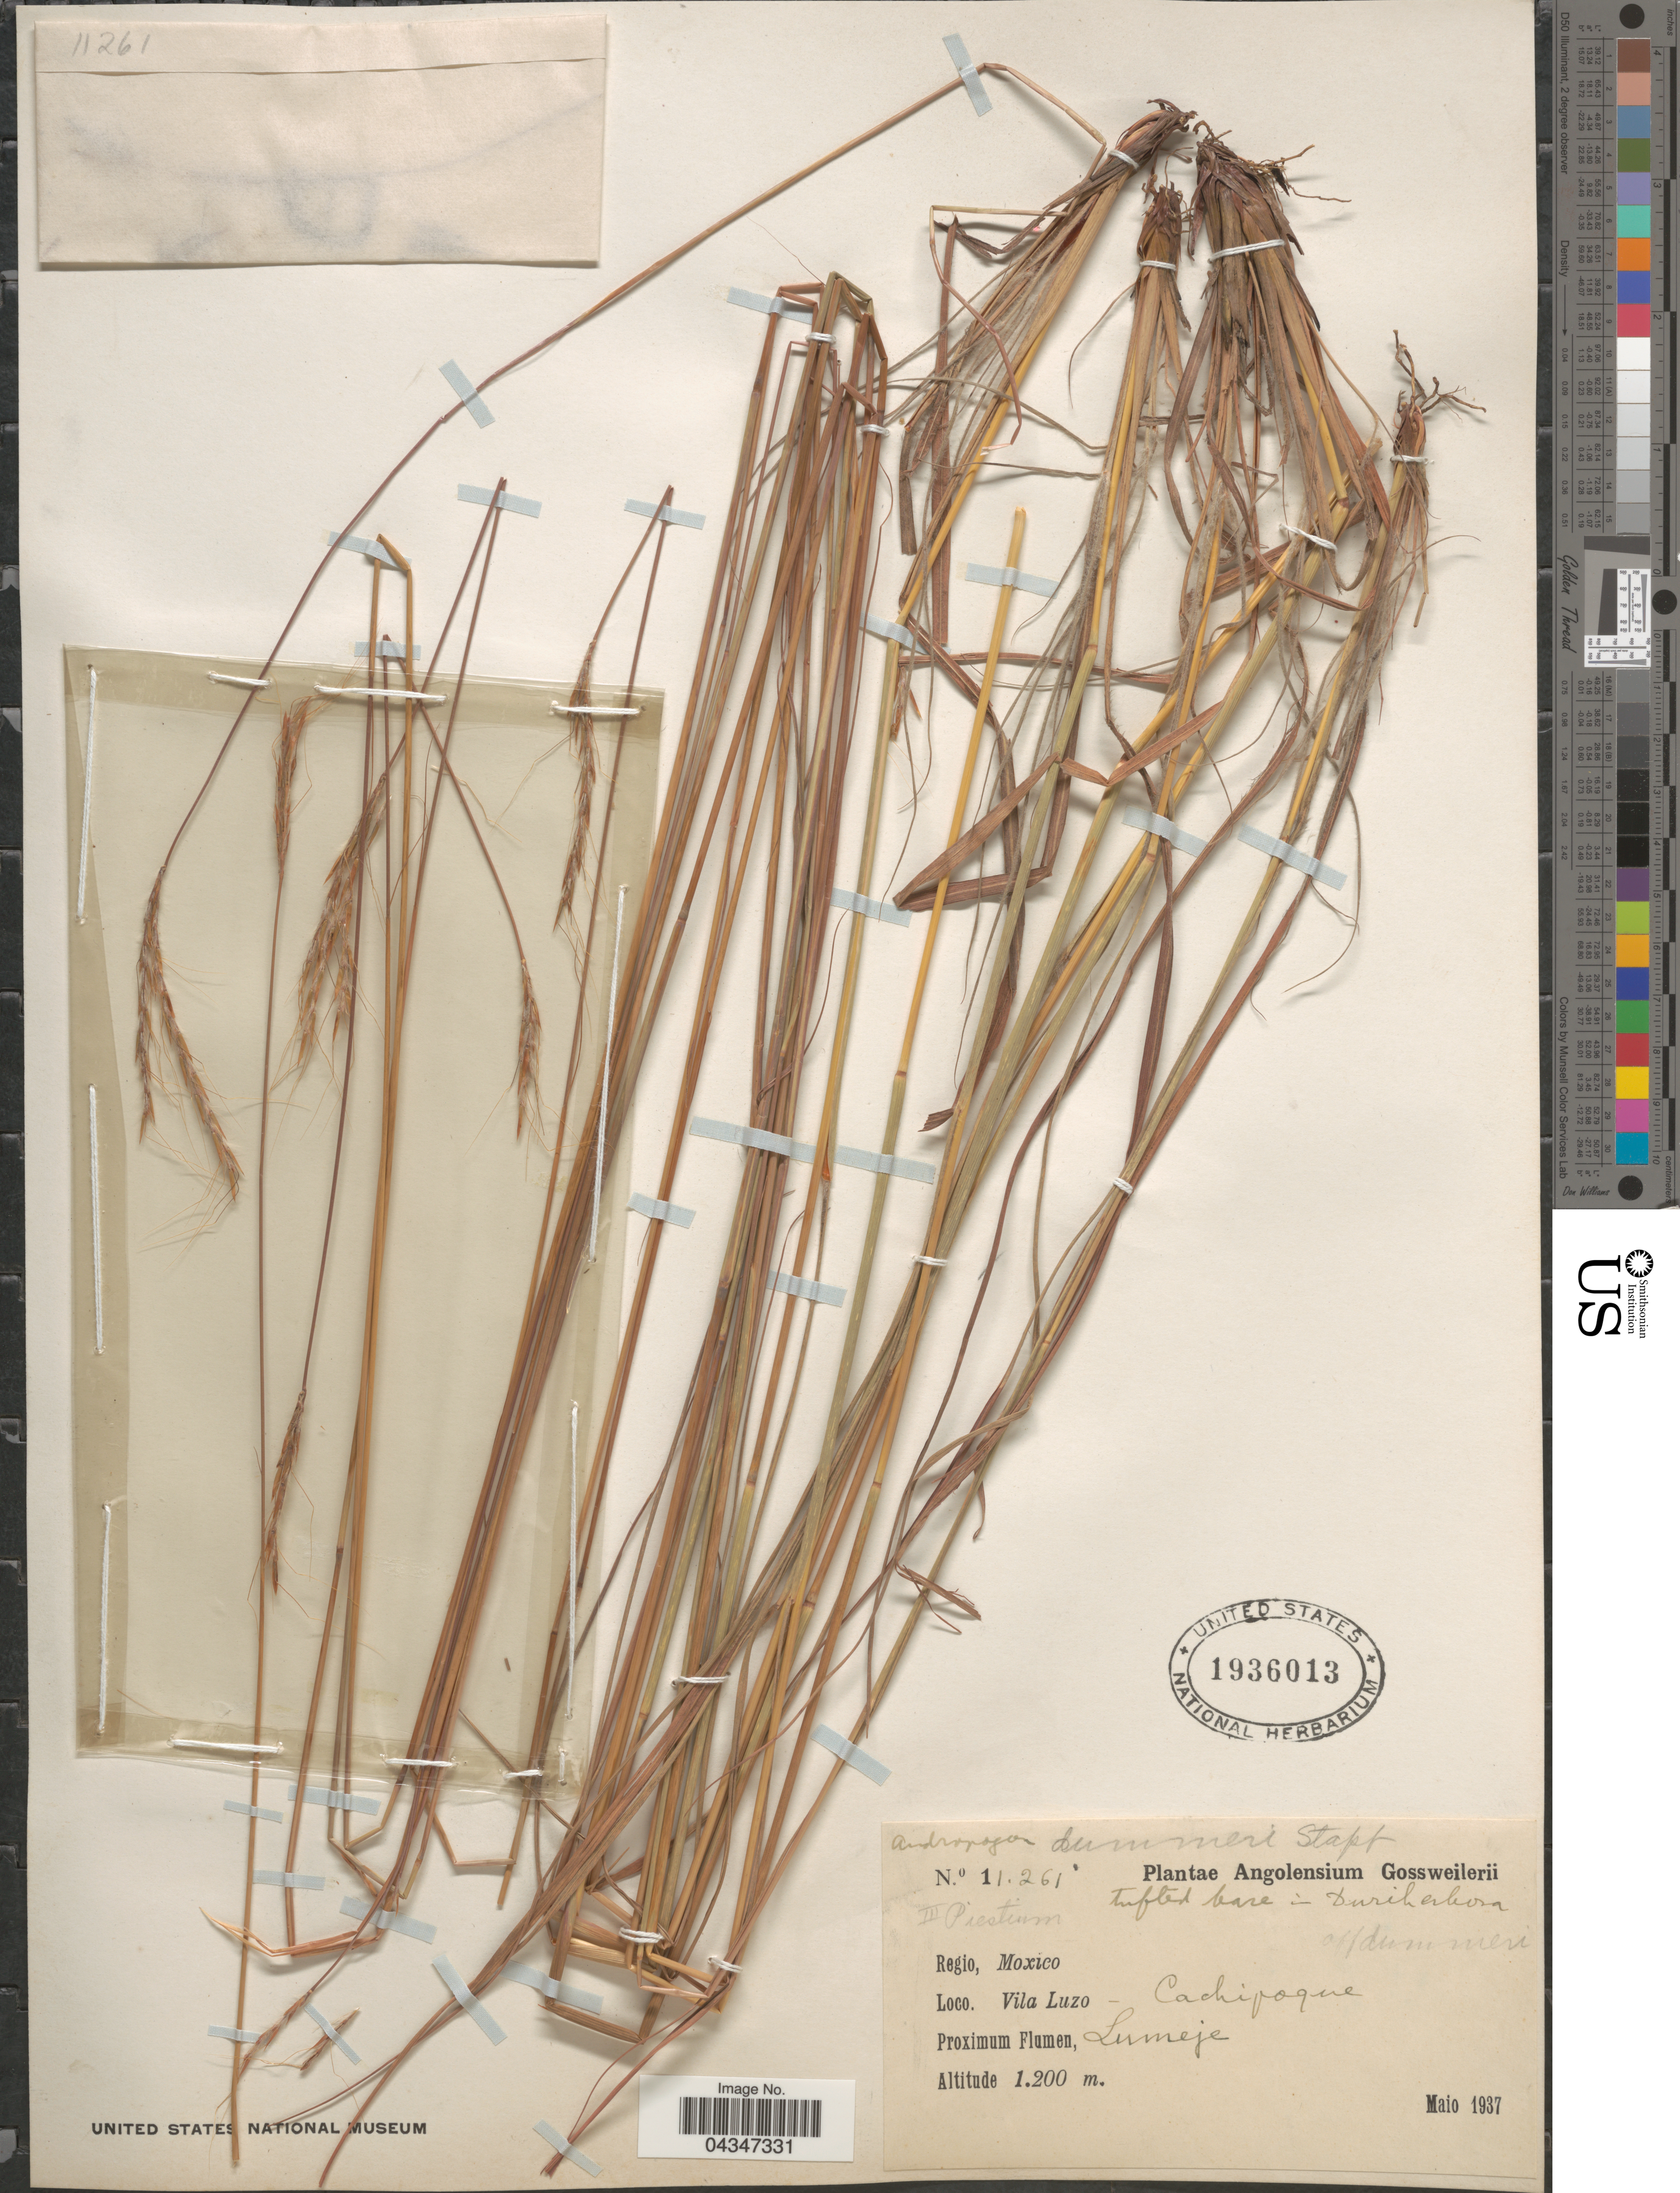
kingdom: Plantae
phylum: Tracheophyta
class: Liliopsida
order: Poales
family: Poaceae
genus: Andropogon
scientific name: Andropogon schirensis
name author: Hochst. ex A. Rich.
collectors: -. Gossweiler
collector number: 11261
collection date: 1937-05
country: Angola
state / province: Moxico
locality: Regio, Moxico. Vila Luzo-Cachipaque. Lumeje.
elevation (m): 1200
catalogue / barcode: US 1936013